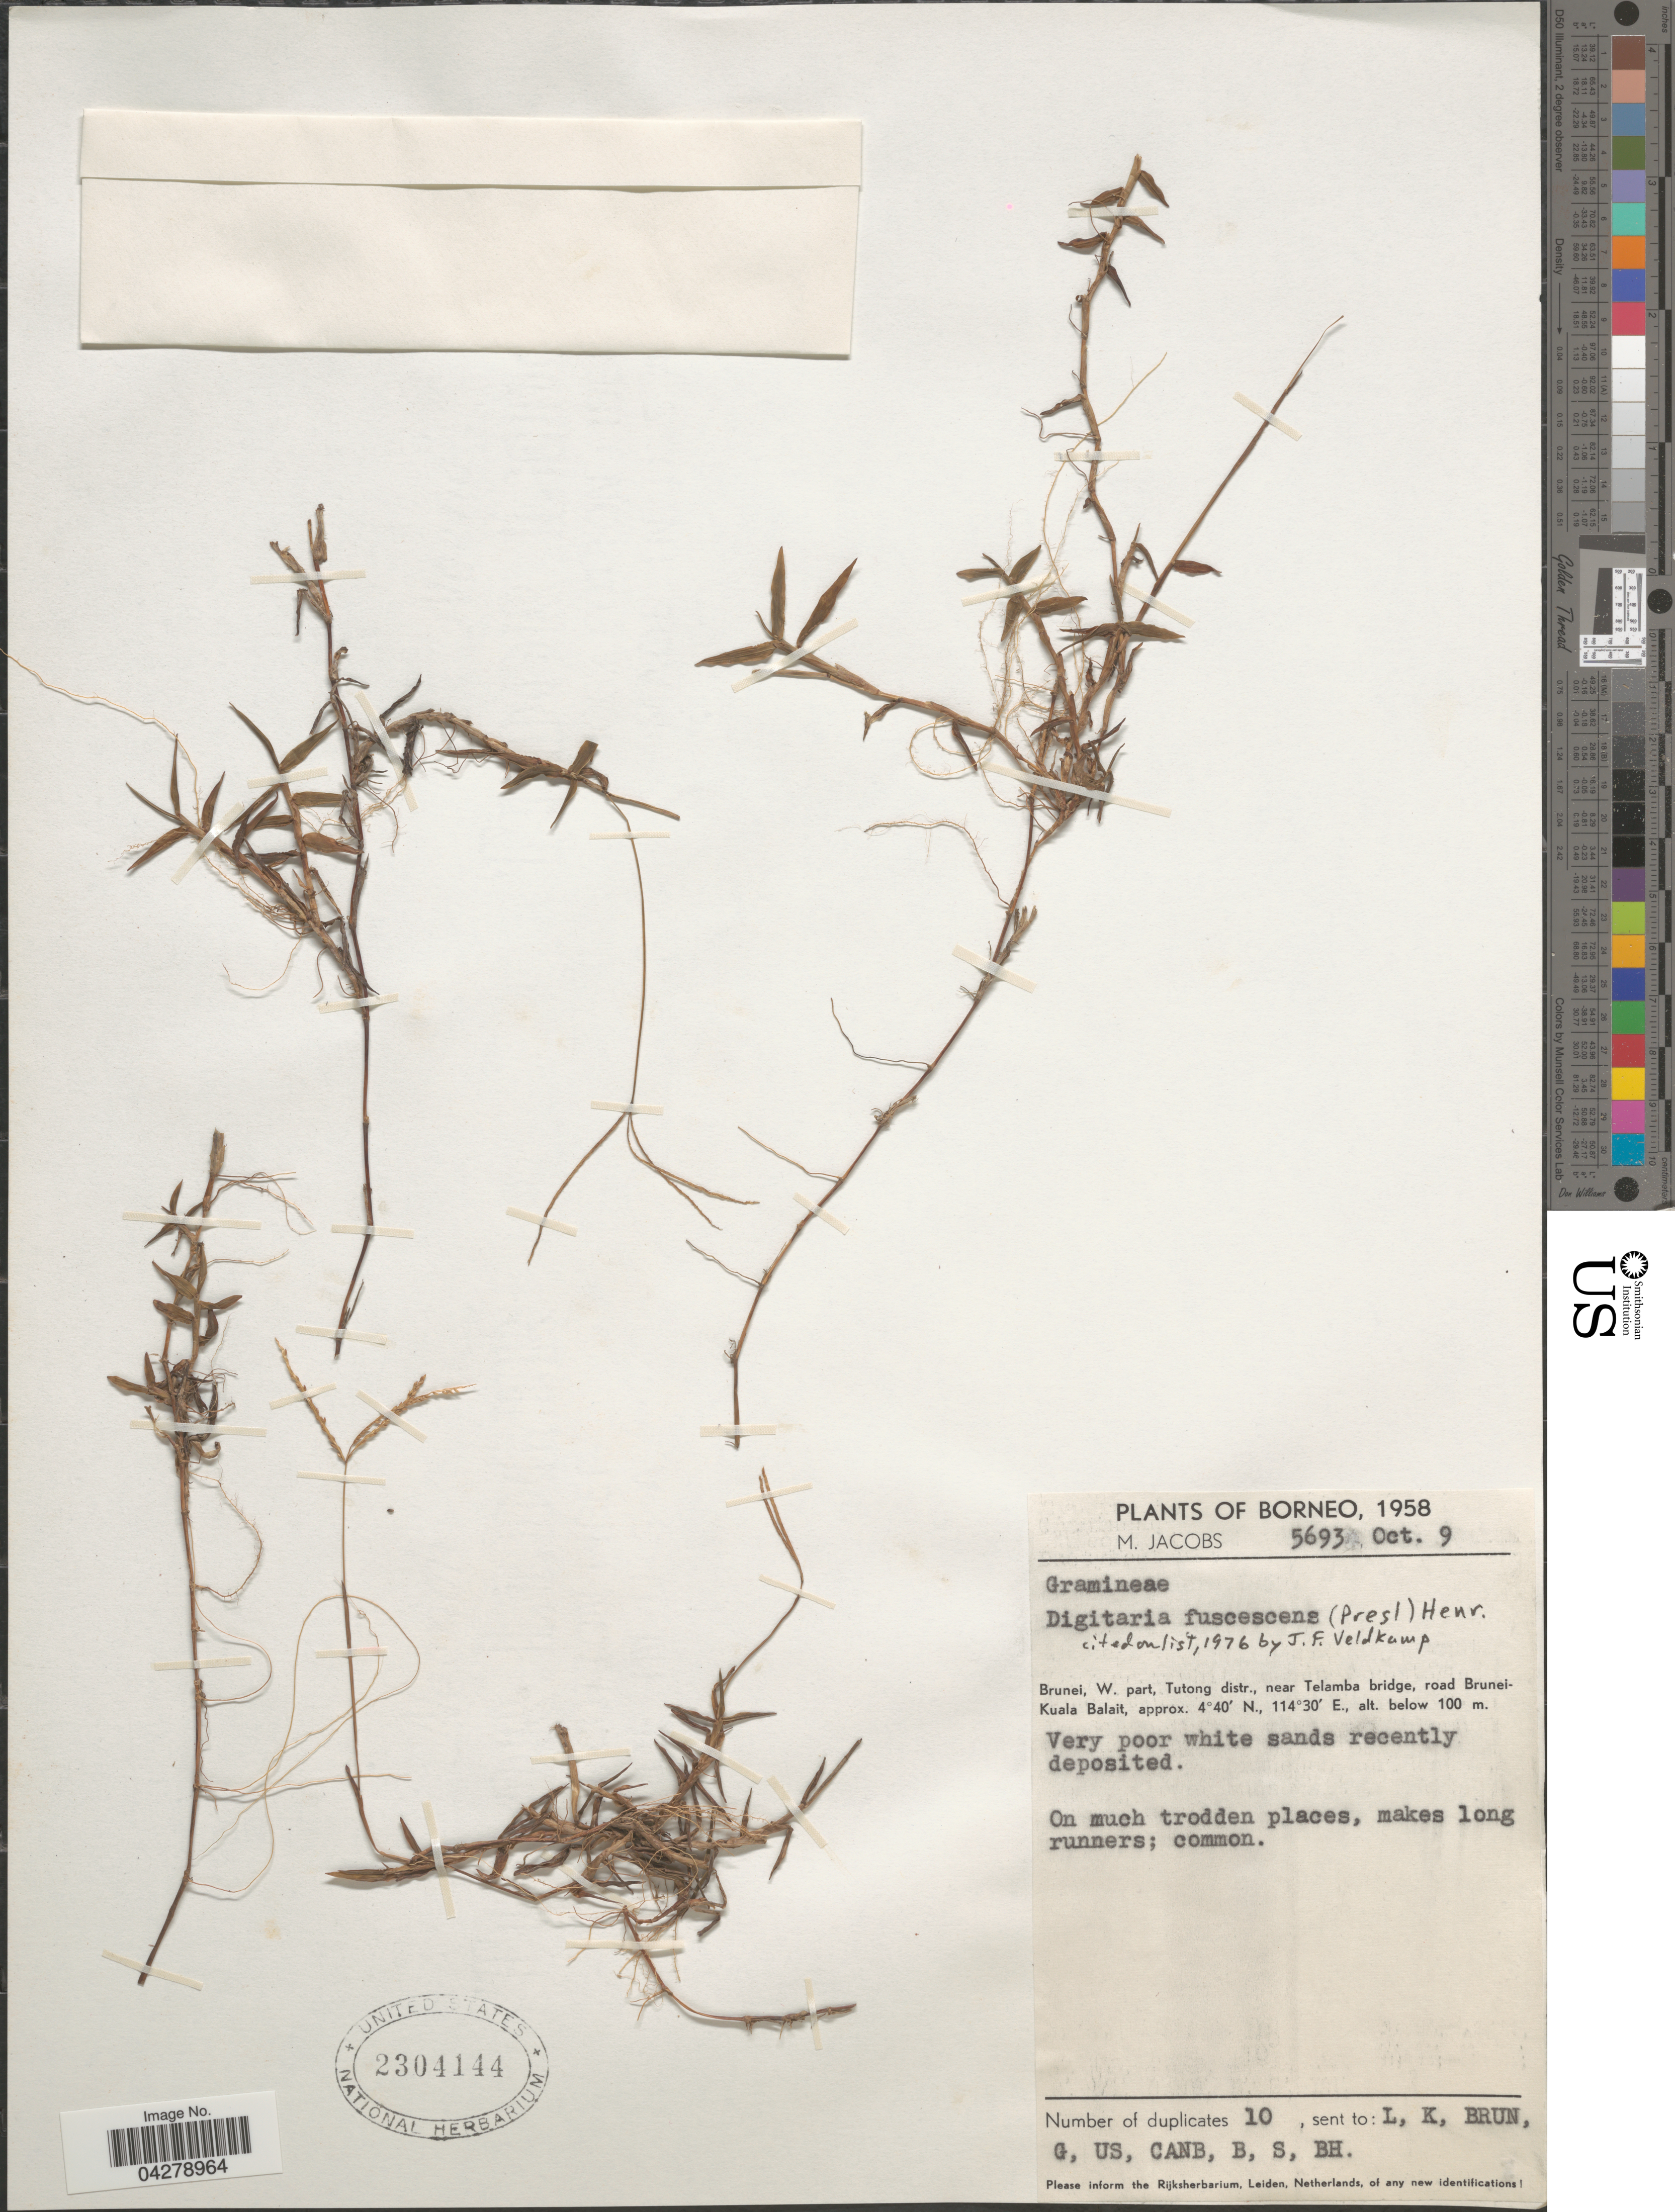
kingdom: Plantae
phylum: Tracheophyta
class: Liliopsida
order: Poales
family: Poaceae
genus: Digitaria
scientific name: Digitaria fuscescens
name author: (J. Presl) Henr.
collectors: M. Jacobs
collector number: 5693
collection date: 1958-10-09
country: Brunei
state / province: Tutong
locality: Borneo. Brunei, W. part, Tutong distr., near Telamba bridge, road Brunei-Kuala Balait.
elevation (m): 100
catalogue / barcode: US 2304144